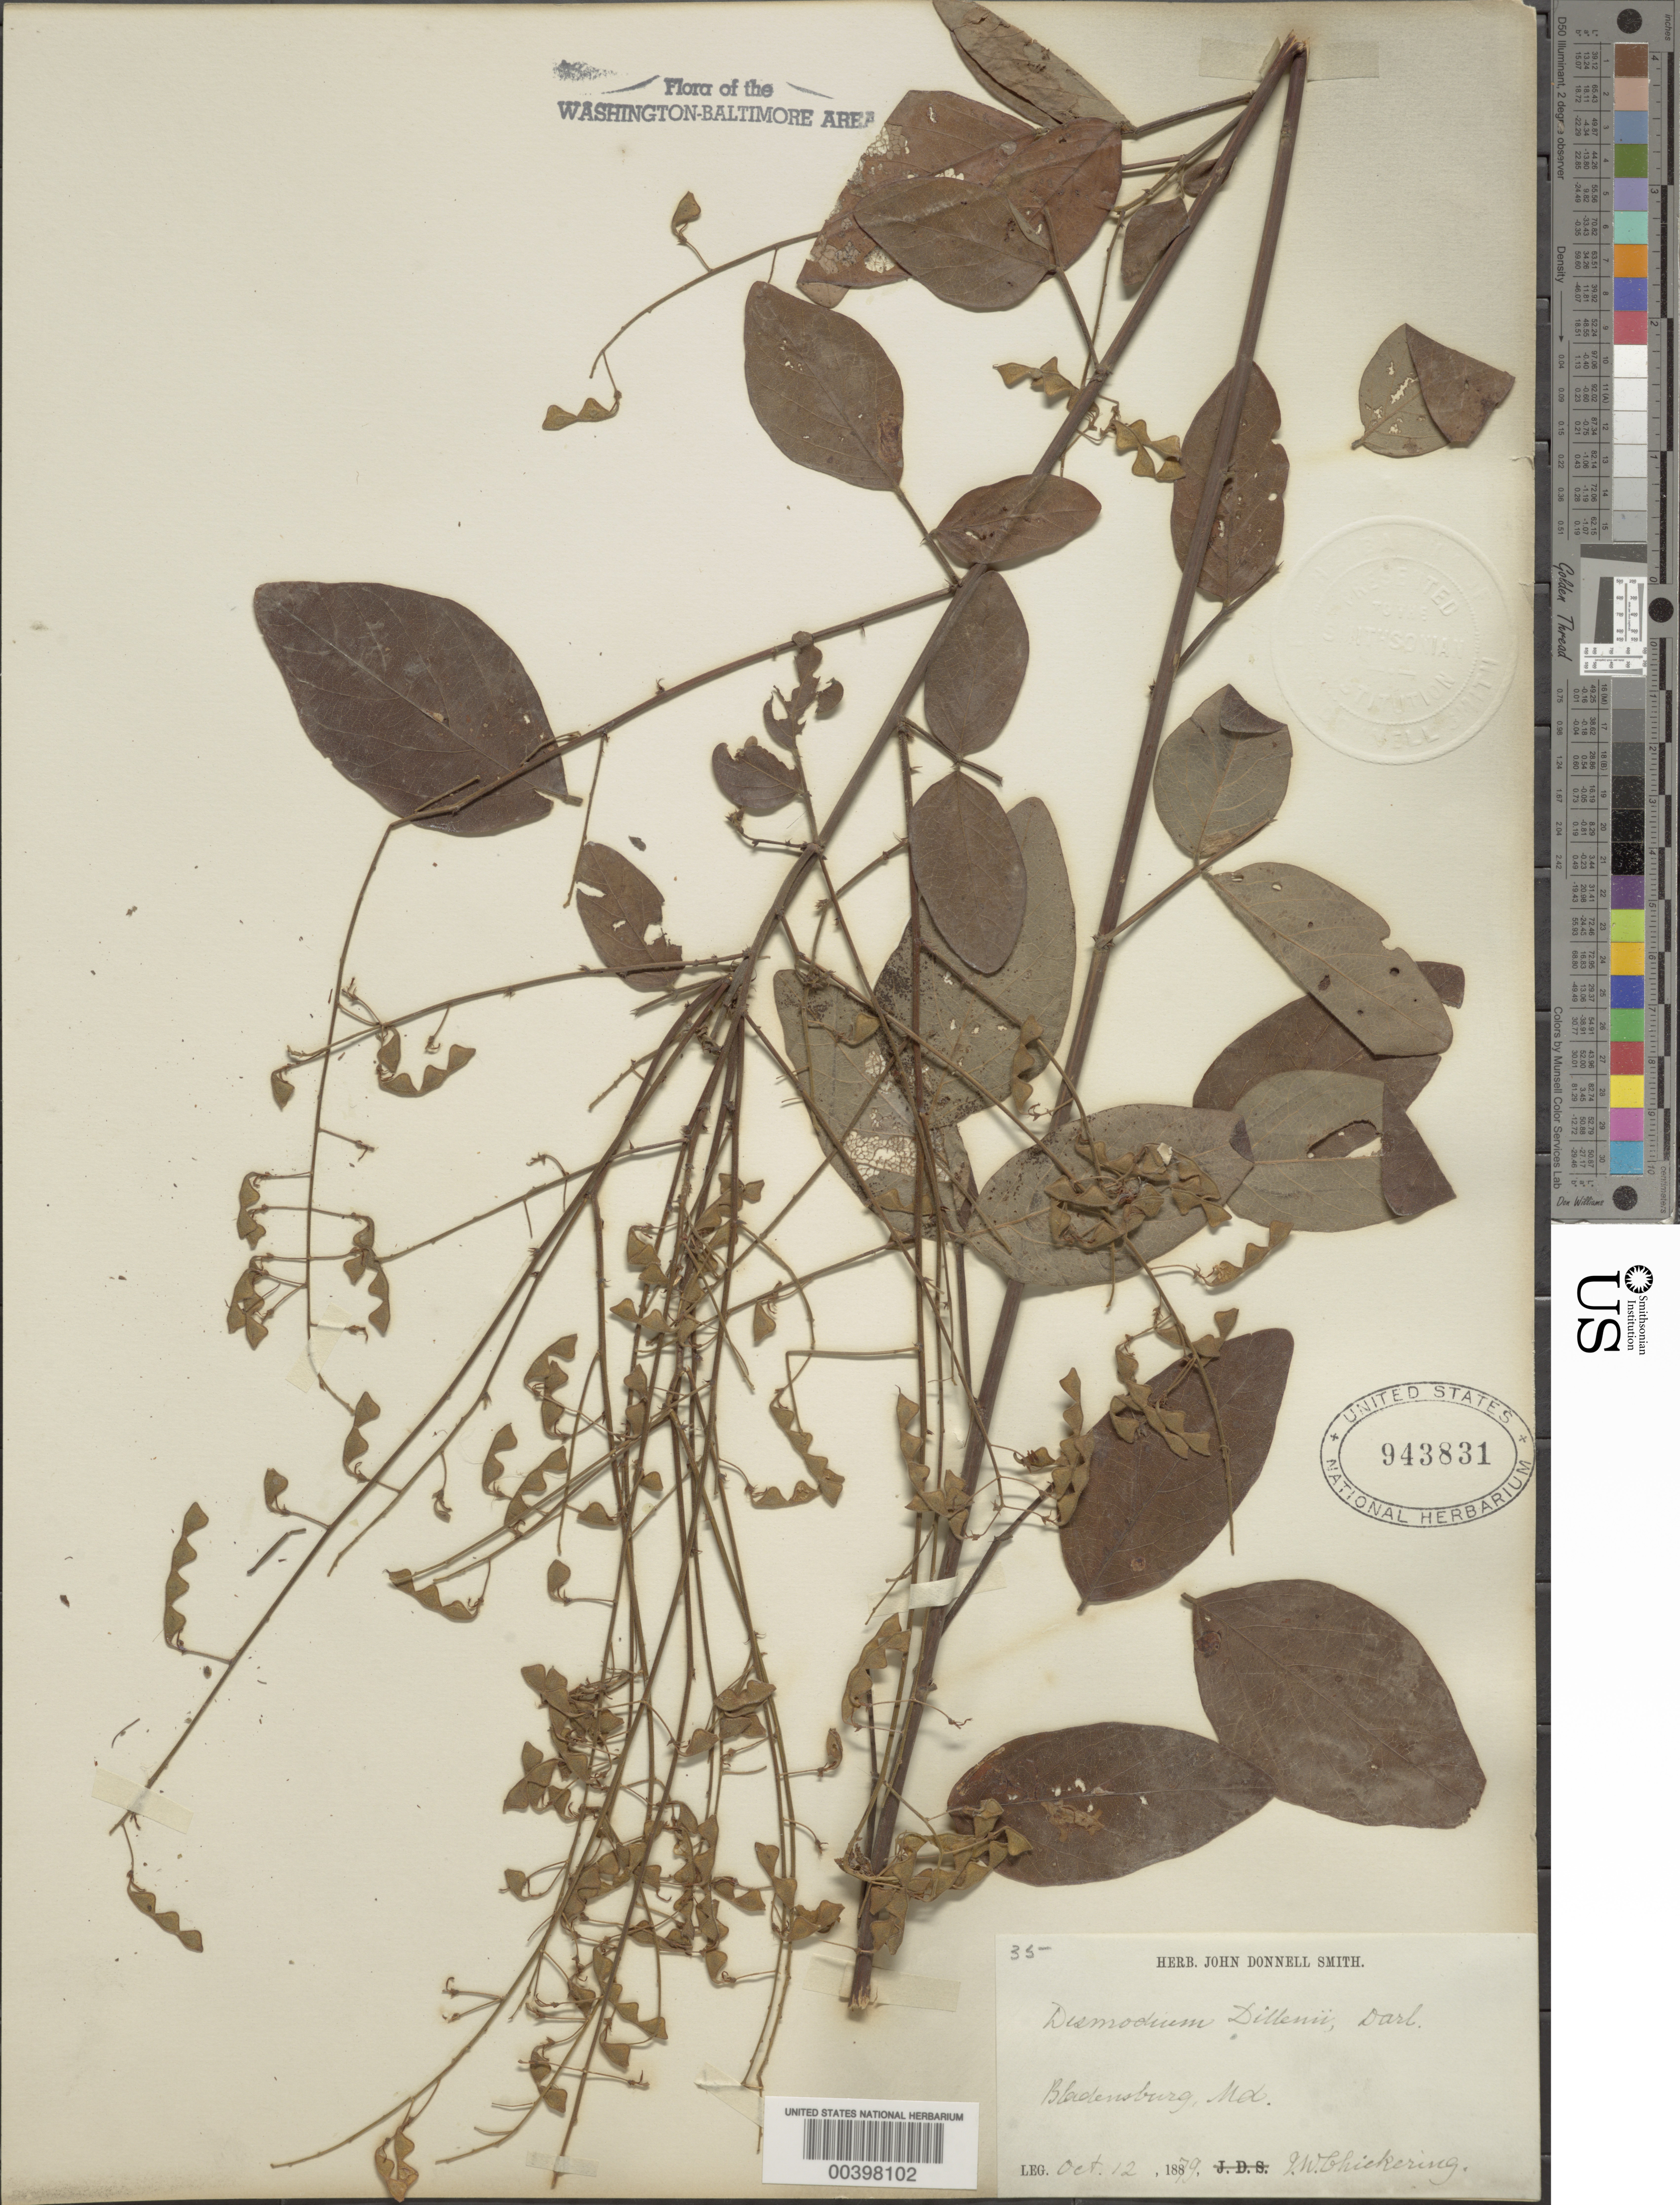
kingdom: Plantae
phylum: Tracheophyta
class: Magnoliopsida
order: Fabales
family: Fabaceae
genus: Desmodium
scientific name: Desmodium glabellum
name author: (Michx.) DC.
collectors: J. W. Chickering Jr.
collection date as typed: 12 Oct 1879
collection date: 1879-10-12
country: United States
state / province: Maryland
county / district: Prince George's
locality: Bladensburg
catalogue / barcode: US 943831